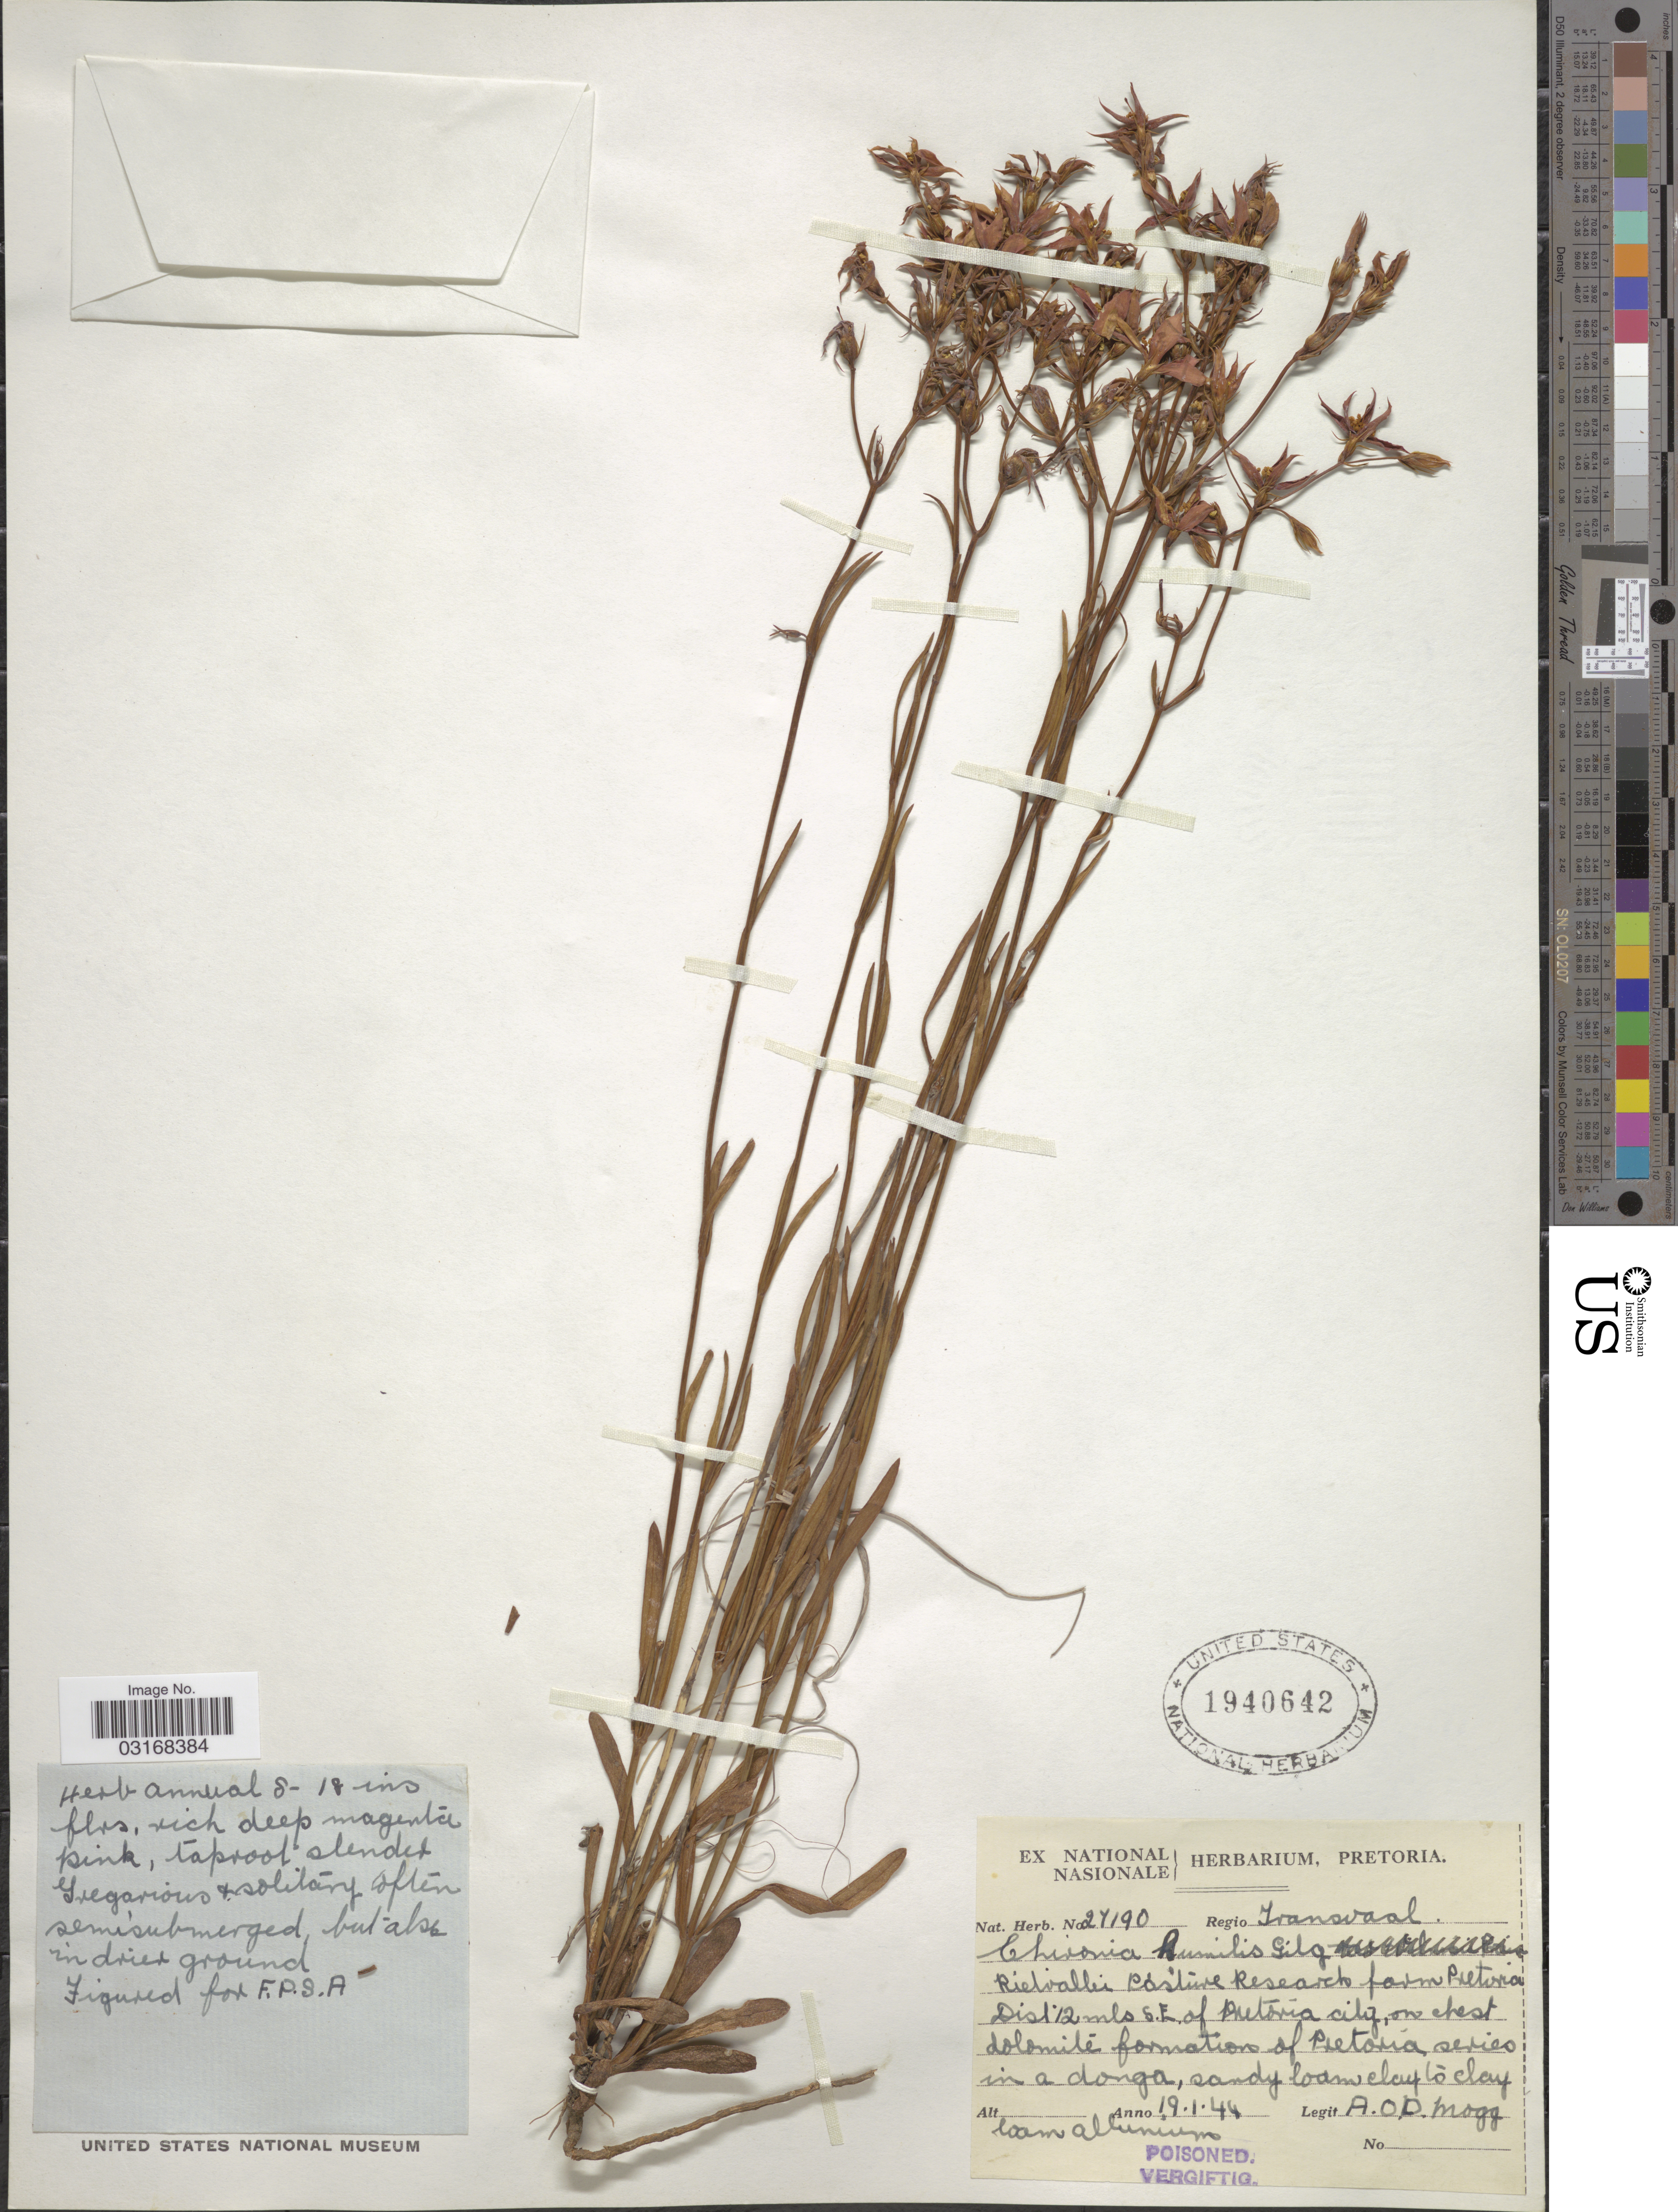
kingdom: Plantae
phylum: Tracheophyta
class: Magnoliopsida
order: Gentianales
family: Gentianaceae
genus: Chironia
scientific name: Chironia humilis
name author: Gilg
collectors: A. O. Mogg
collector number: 27190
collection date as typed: Transcribed d/m/y: 19/1/44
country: South Africa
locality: Regio Transvaal. Rietvallei Pasture Research farm Pretoria Dist 12 mls S.E. of Pretoria city, on crest dolomite formation of Pretoria.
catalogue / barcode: US 1940642